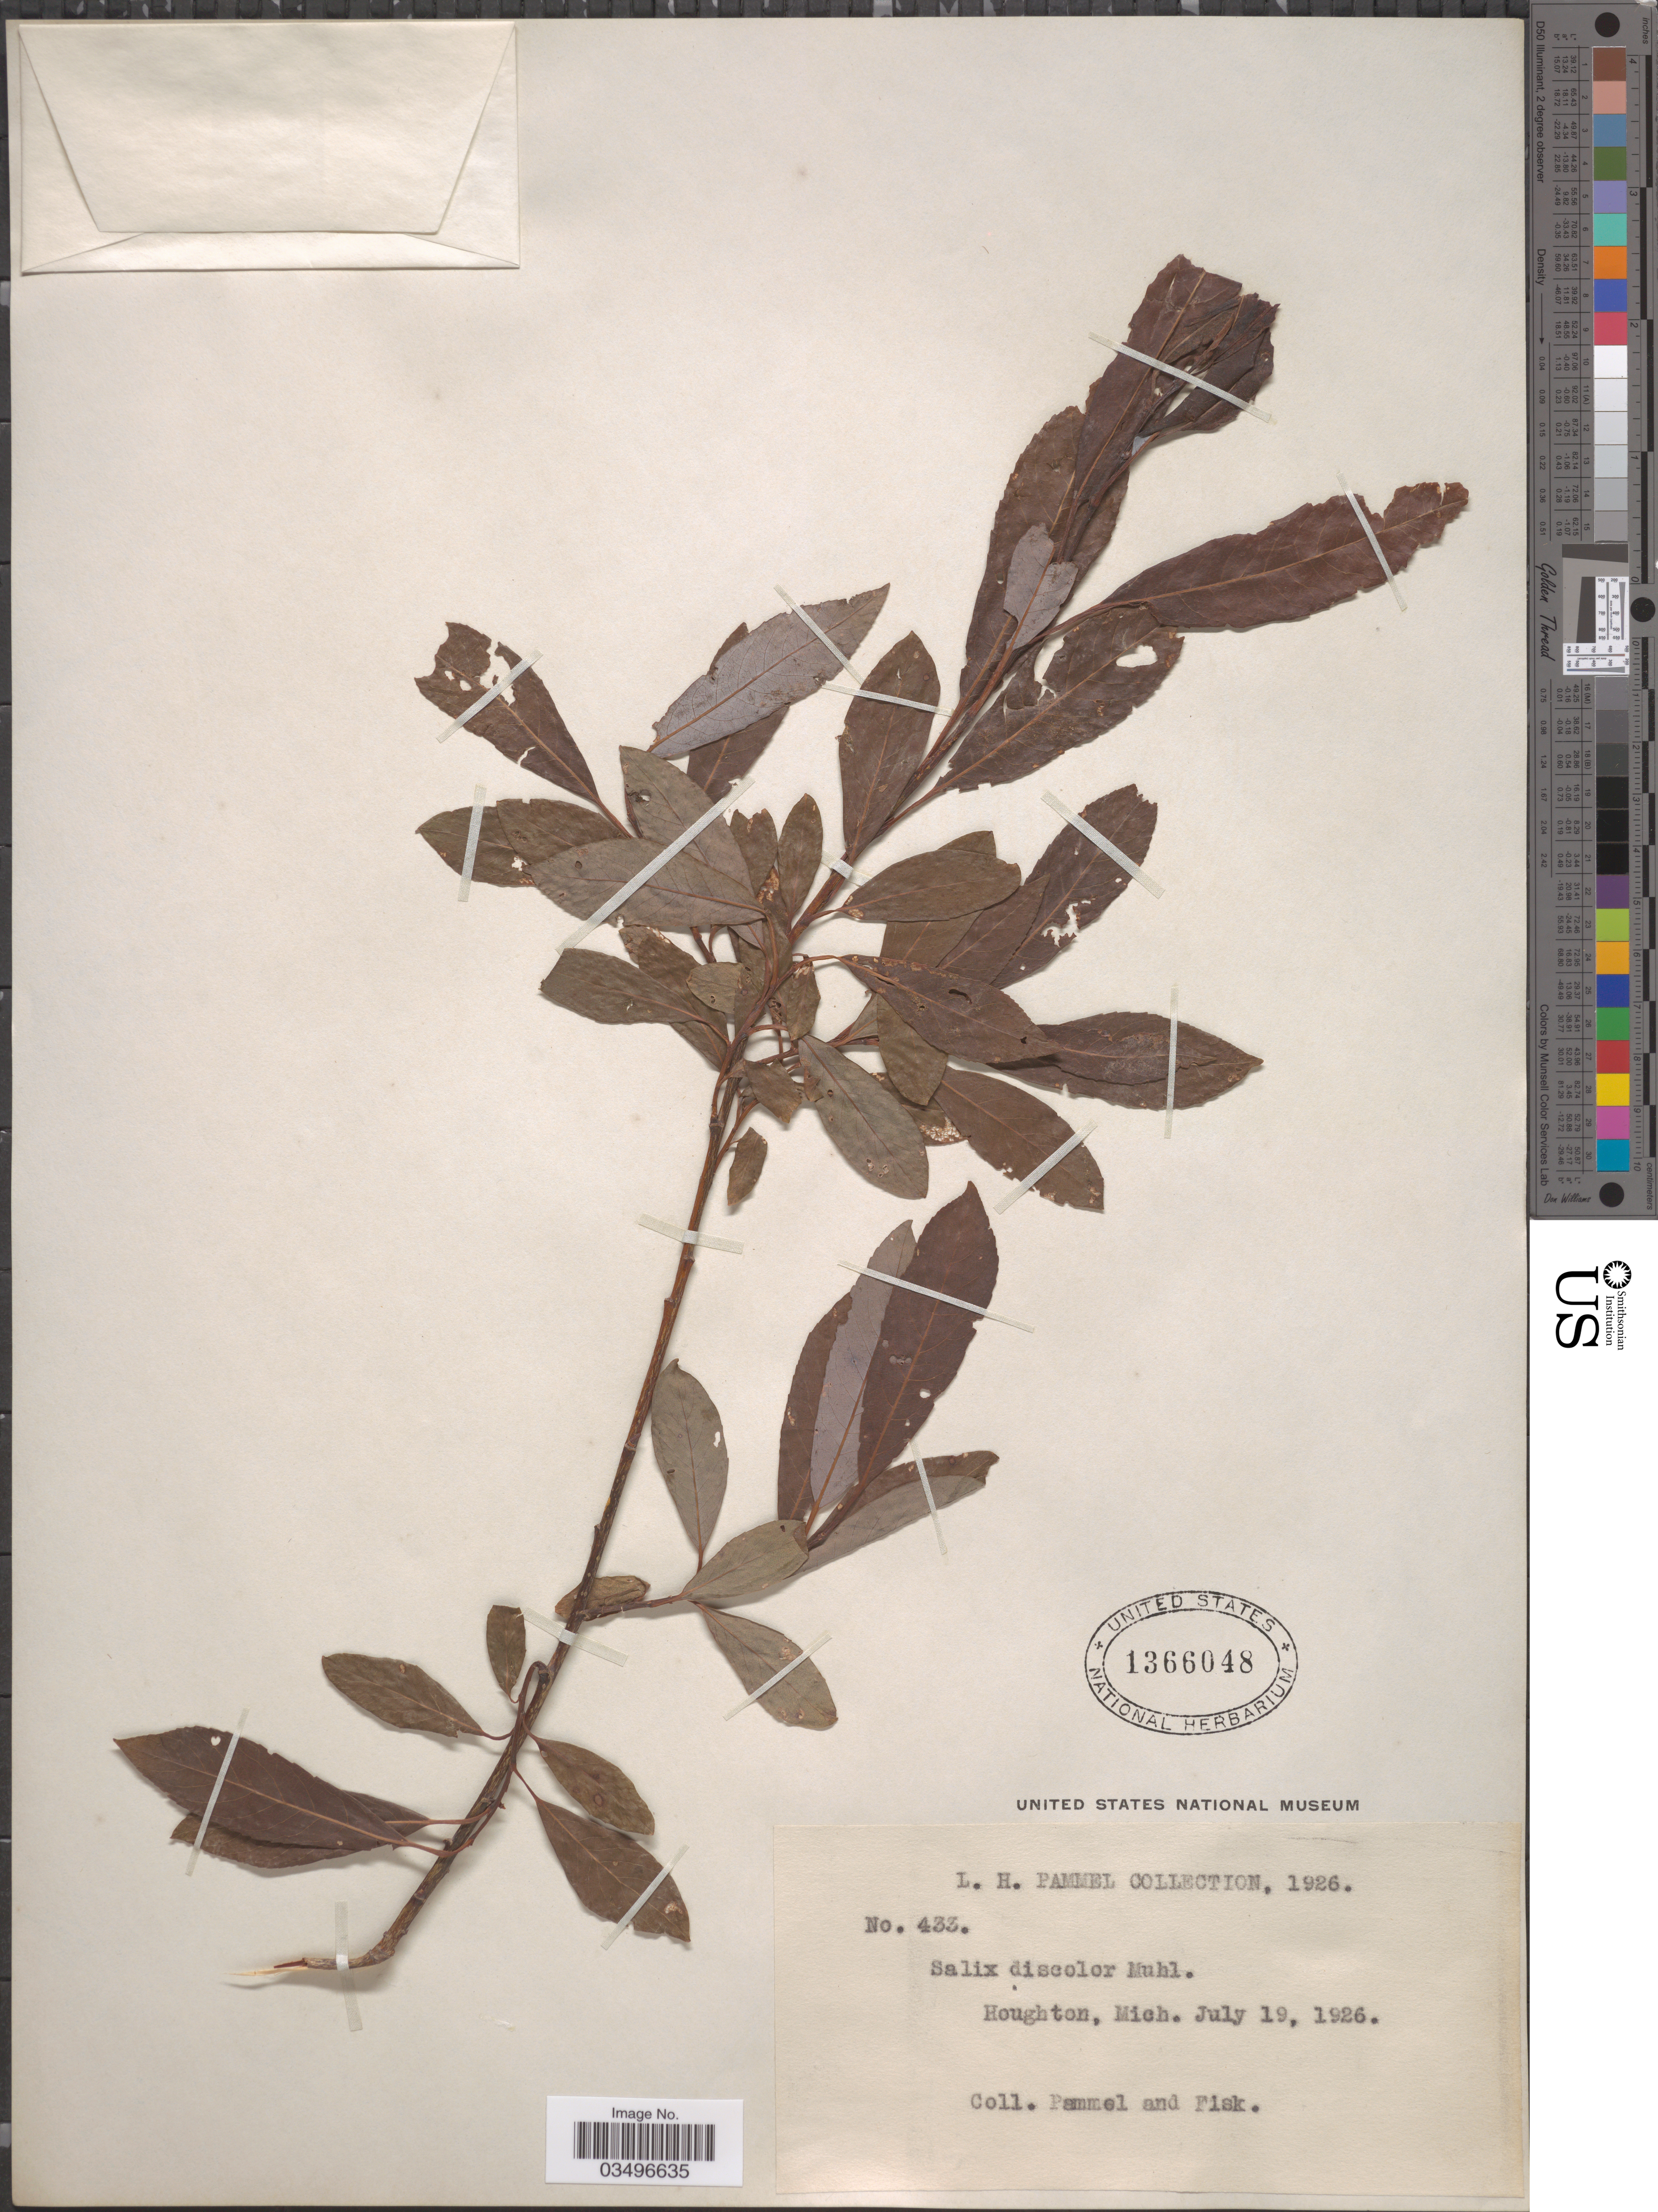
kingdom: Plantae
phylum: Tracheophyta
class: Magnoliopsida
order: Malpighiales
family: Salicaceae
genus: Salix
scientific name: Salix discolor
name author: Muhl.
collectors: L. Pammel & -. Fisk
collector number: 433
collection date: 1926-07-19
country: United States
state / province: Michigan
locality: Houghton.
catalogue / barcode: US 1366048